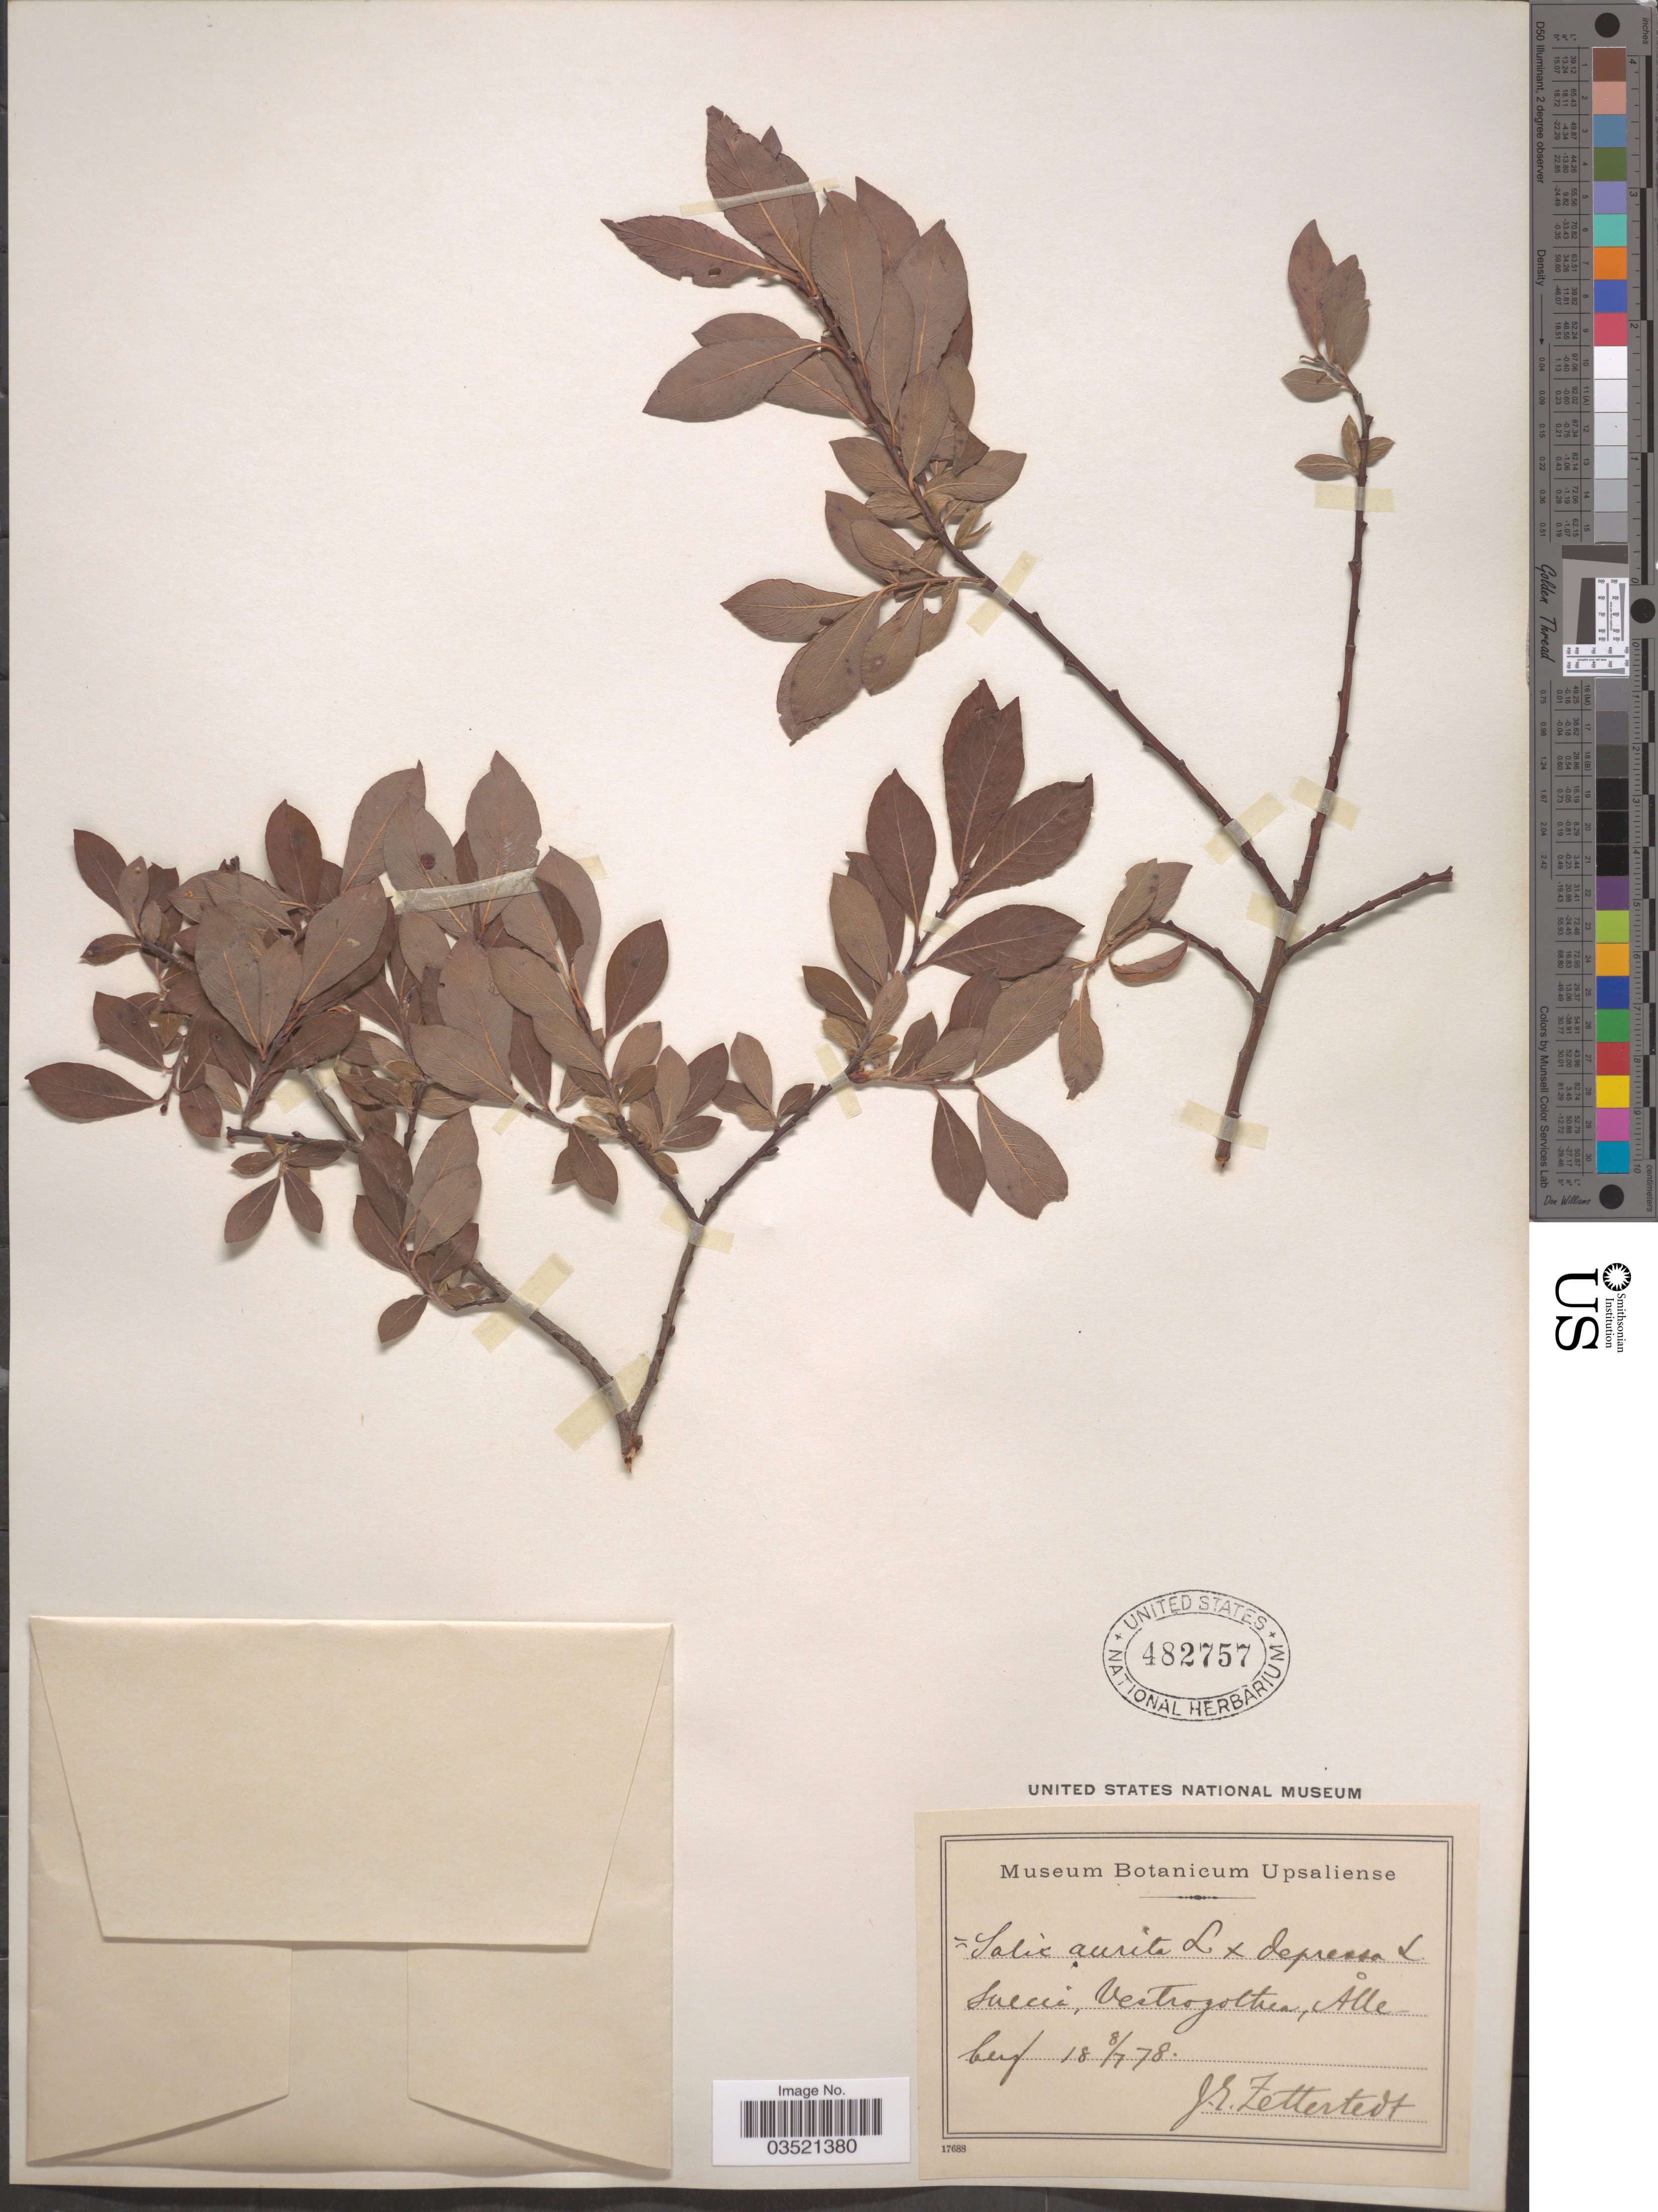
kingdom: Plantae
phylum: Tracheophyta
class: Magnoliopsida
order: Malpighiales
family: Salicaceae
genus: Salix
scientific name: Salix aurita x S. depressa L.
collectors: J.E. Zetterstedt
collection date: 1878-07-08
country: Sweden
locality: Suecia, Vestrogothen, Alleberg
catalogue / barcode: US 482757